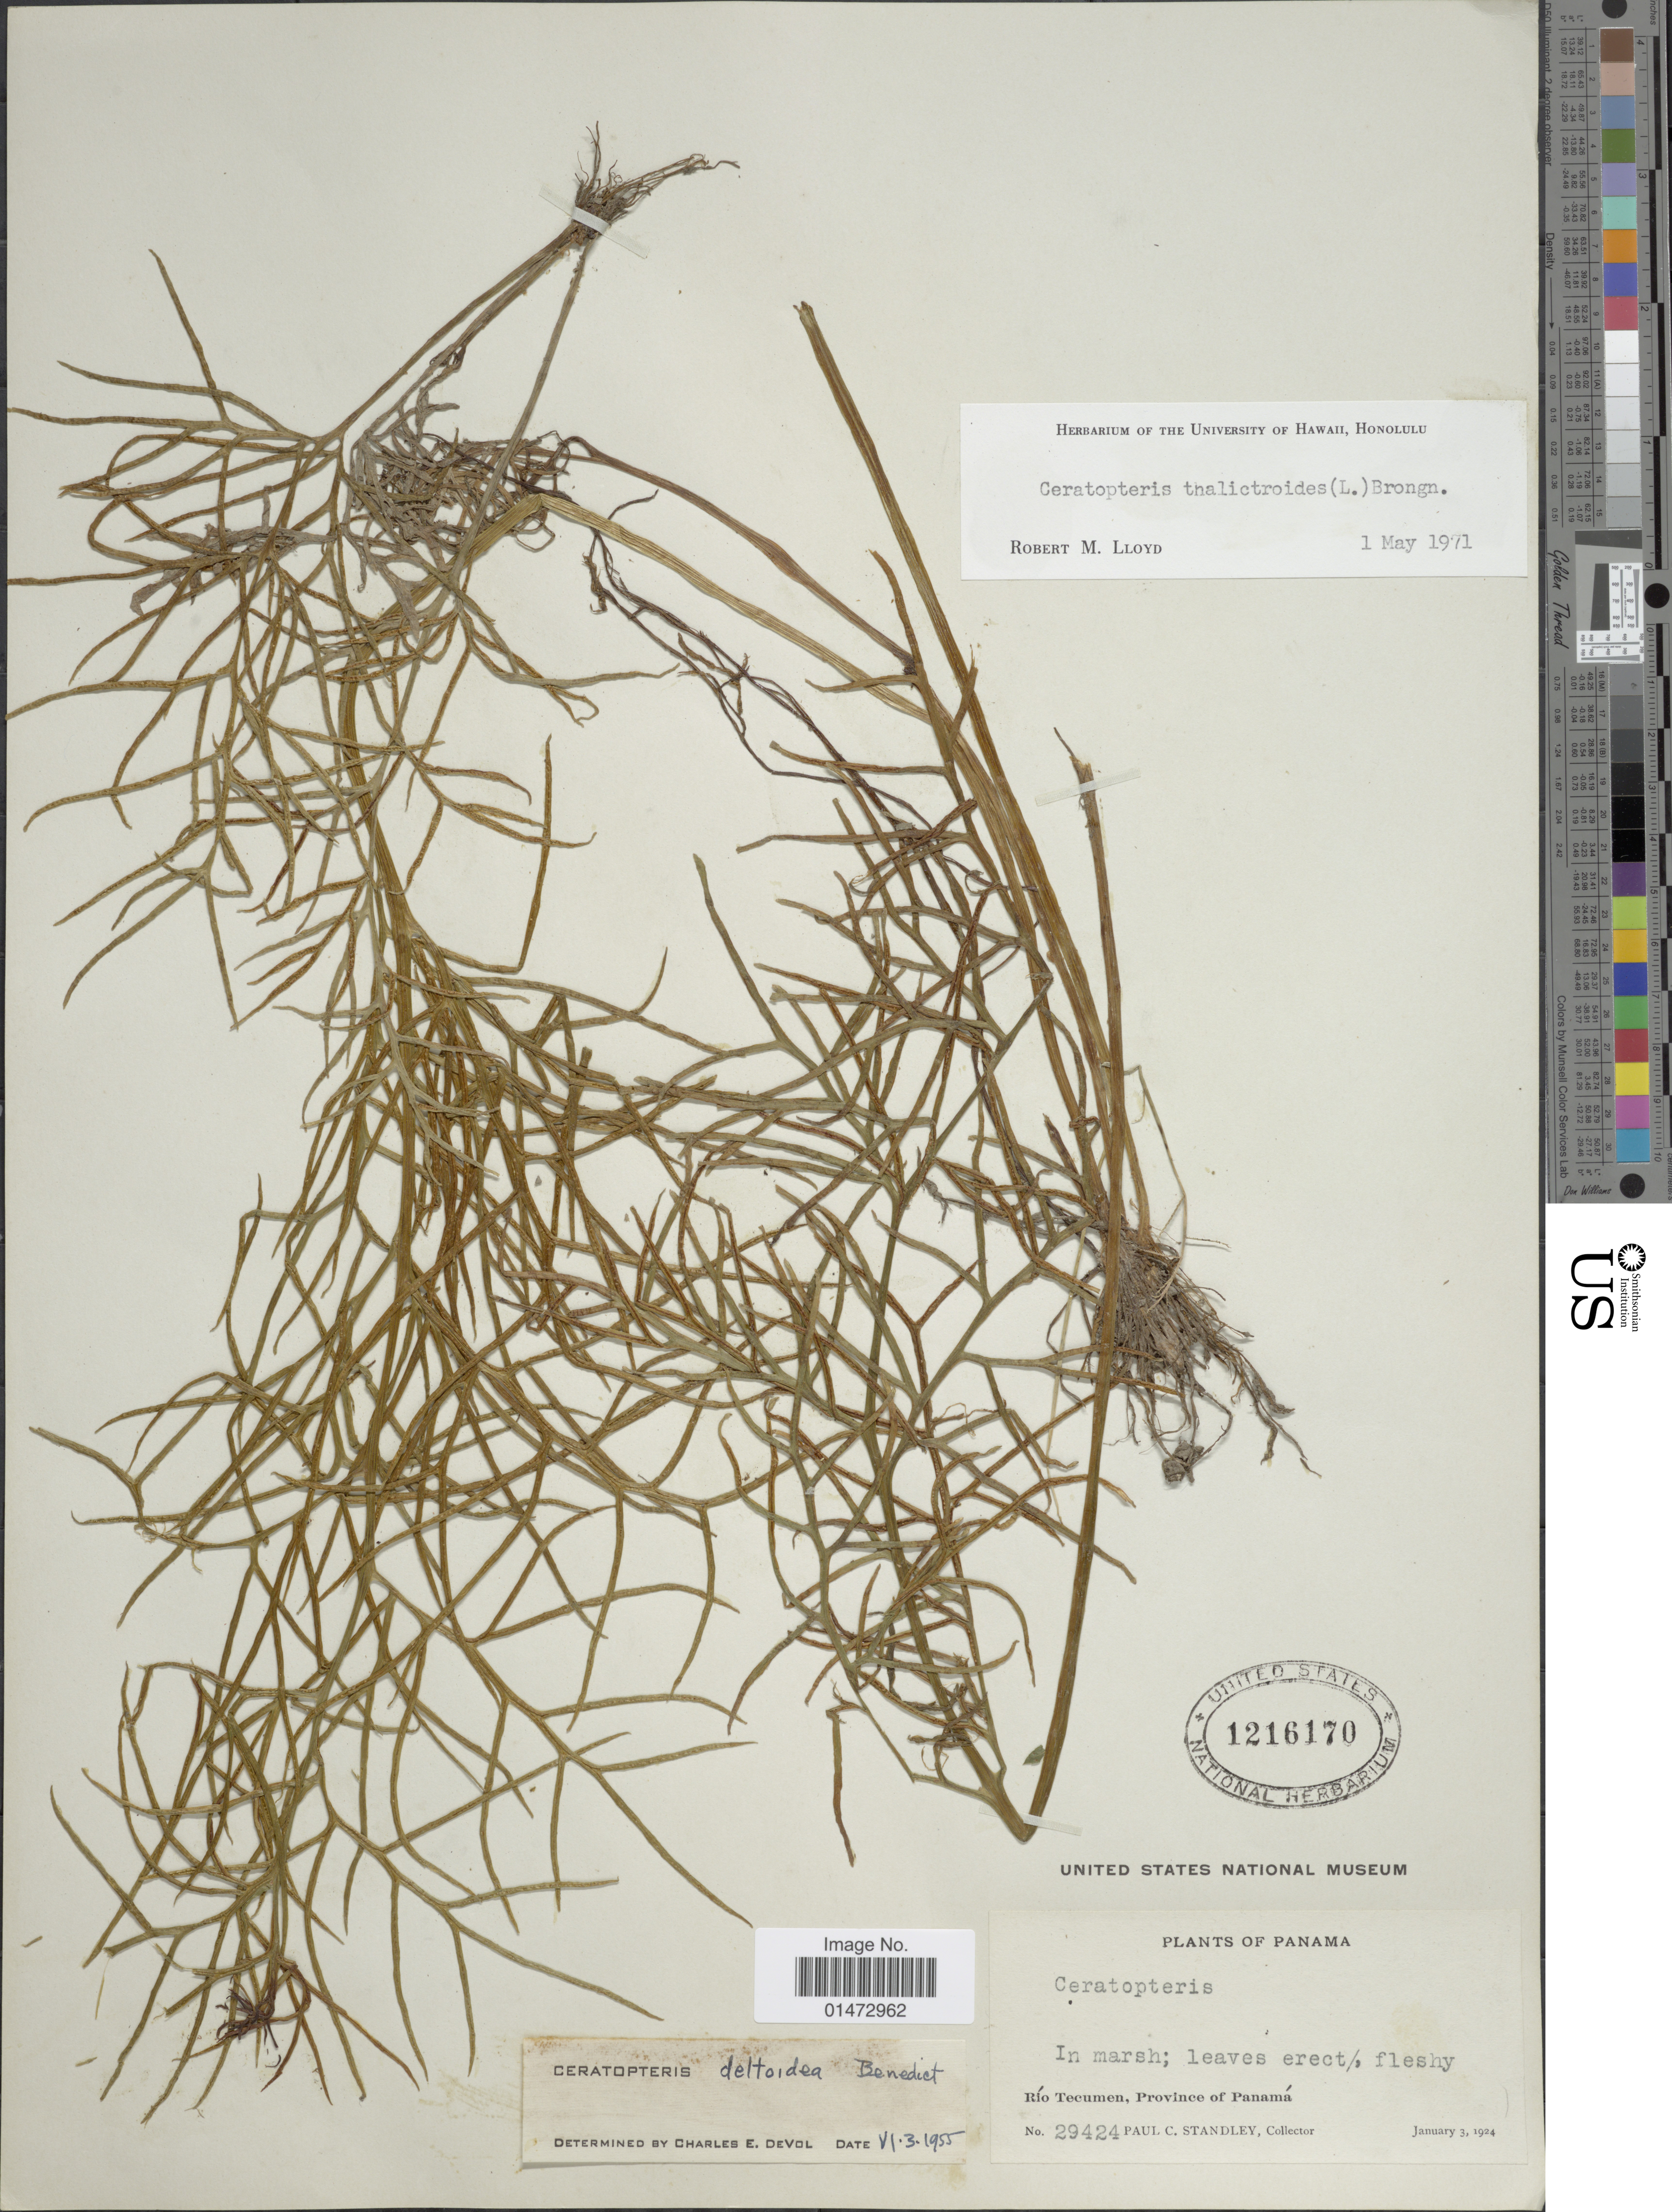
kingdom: Plantae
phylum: Tracheophyta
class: Polypodiopsida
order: Polypodiales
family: Pteridaceae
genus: Ceratopteris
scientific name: Ceratopteris thalictroides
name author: (L.) Brongn.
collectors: P. C. Standley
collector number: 29424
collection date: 1924-01-03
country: Panama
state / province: Panamá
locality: Río Tecumen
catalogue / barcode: US 1216170